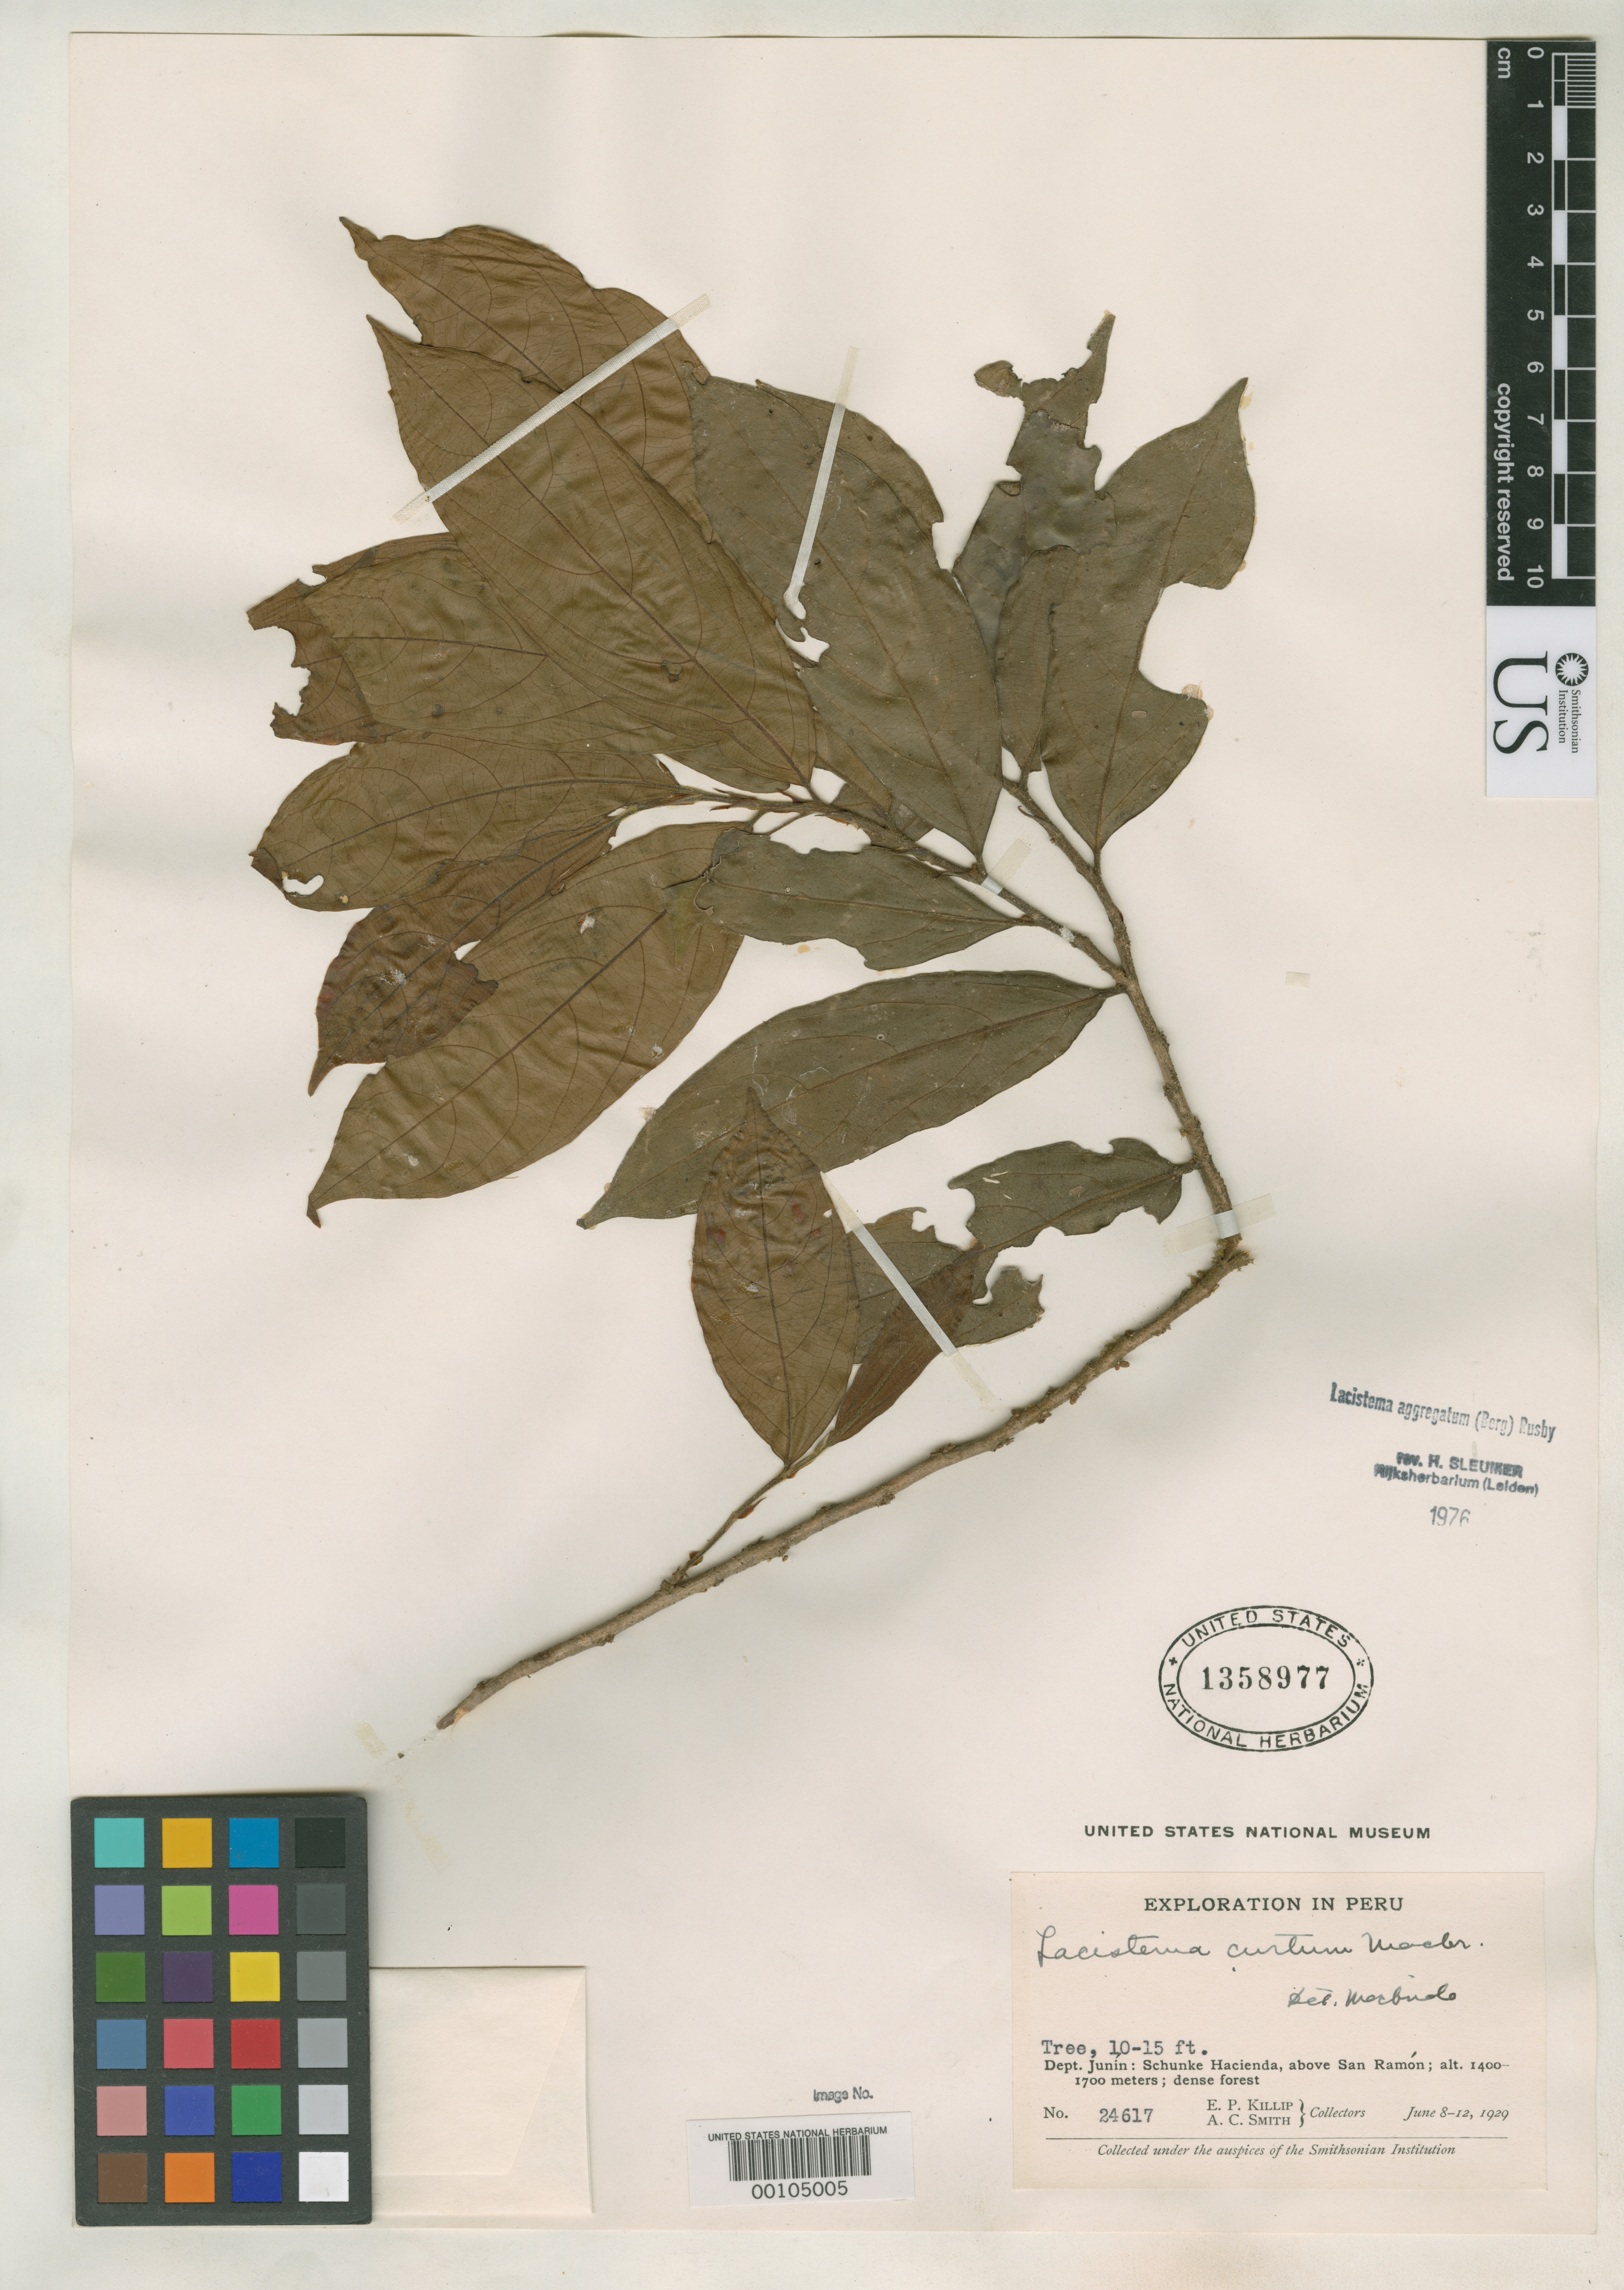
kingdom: Plantae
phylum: Tracheophyta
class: Magnoliopsida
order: Malpighiales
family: Lacistemataceae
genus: Lacistema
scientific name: Lacistema curtum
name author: J.F. Macbr.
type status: Isotype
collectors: E. P. Killip & A. C. Smith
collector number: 24617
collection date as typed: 08 Jun 1929 to 12 Jun 1929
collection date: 1929-06-08/1929-06-12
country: Peru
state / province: Junín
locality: Schunke Hacienda, above San Ramon.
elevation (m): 1400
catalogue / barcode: US 1358977